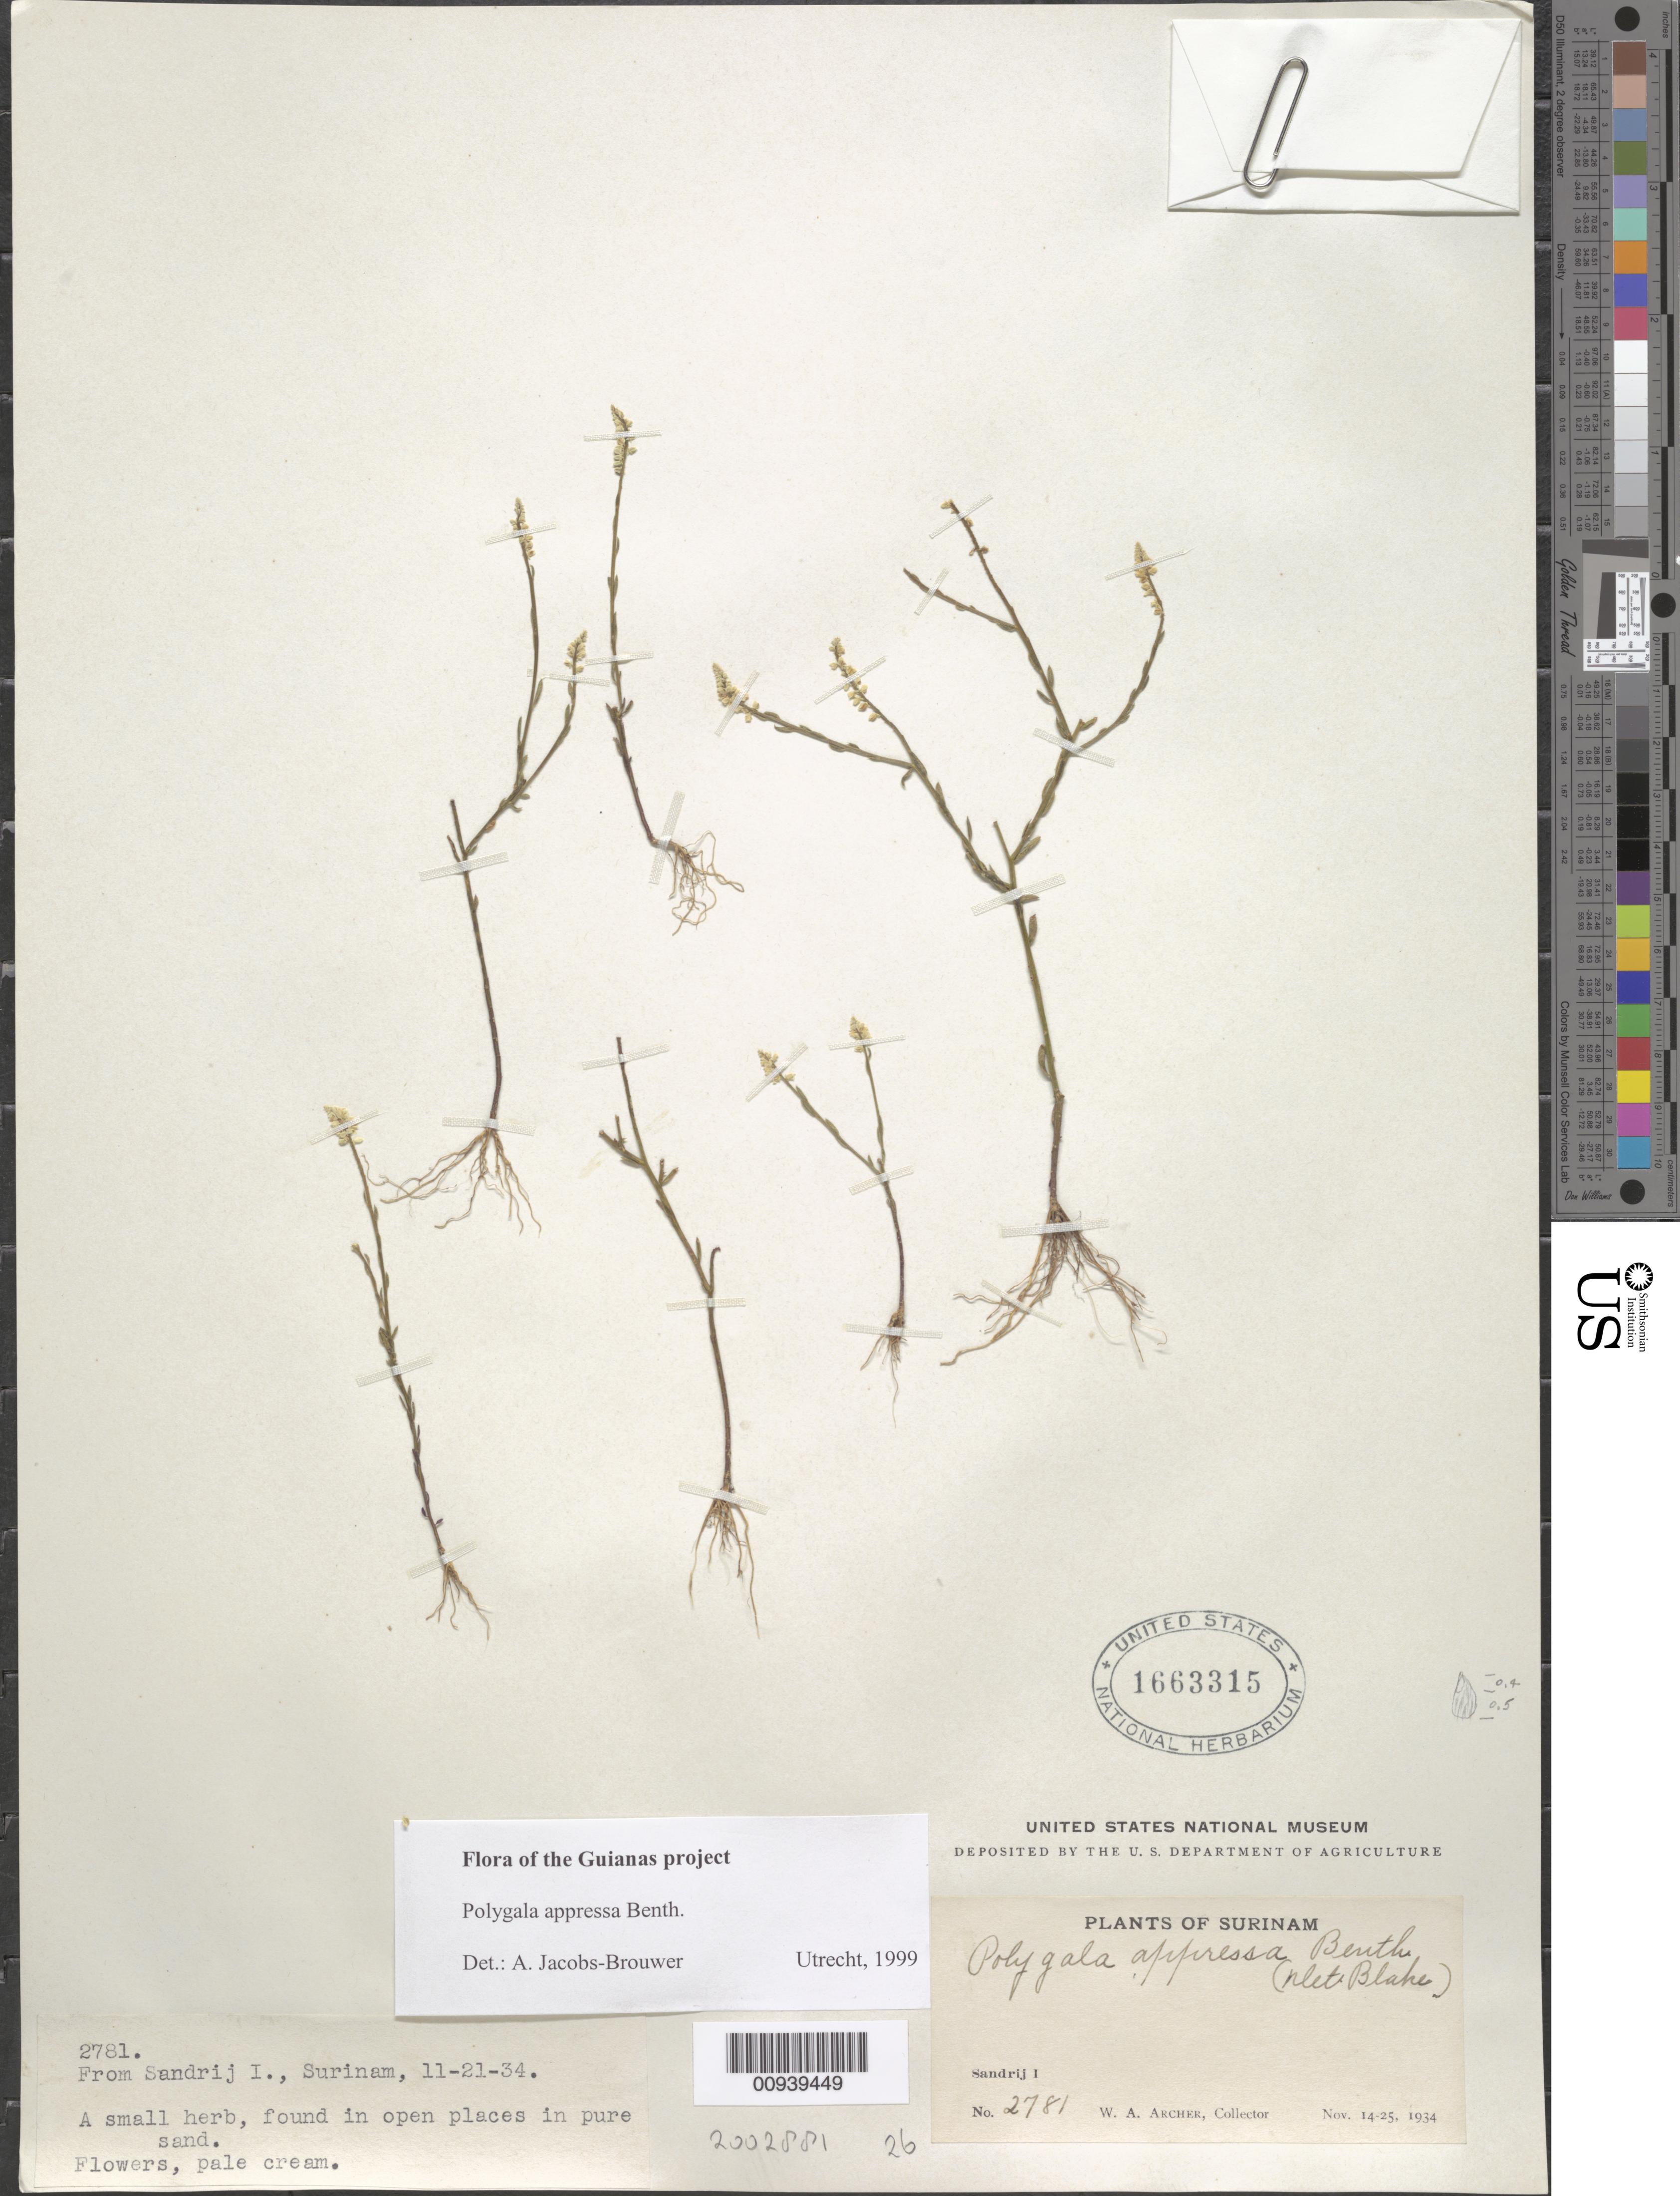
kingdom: Plantae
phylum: Tracheophyta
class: Magnoliopsida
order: Fabales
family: Polygalaceae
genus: Polygala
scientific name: Polygala appressa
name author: Benth.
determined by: Jacobs-Brouwer, A.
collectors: W. A. Archer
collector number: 2781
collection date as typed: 14-Nov-34 to 25-Nov-34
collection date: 1934-11-14/1934-11-25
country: Suriname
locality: Zanderij I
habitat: Open places in pure sand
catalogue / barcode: US 1663315